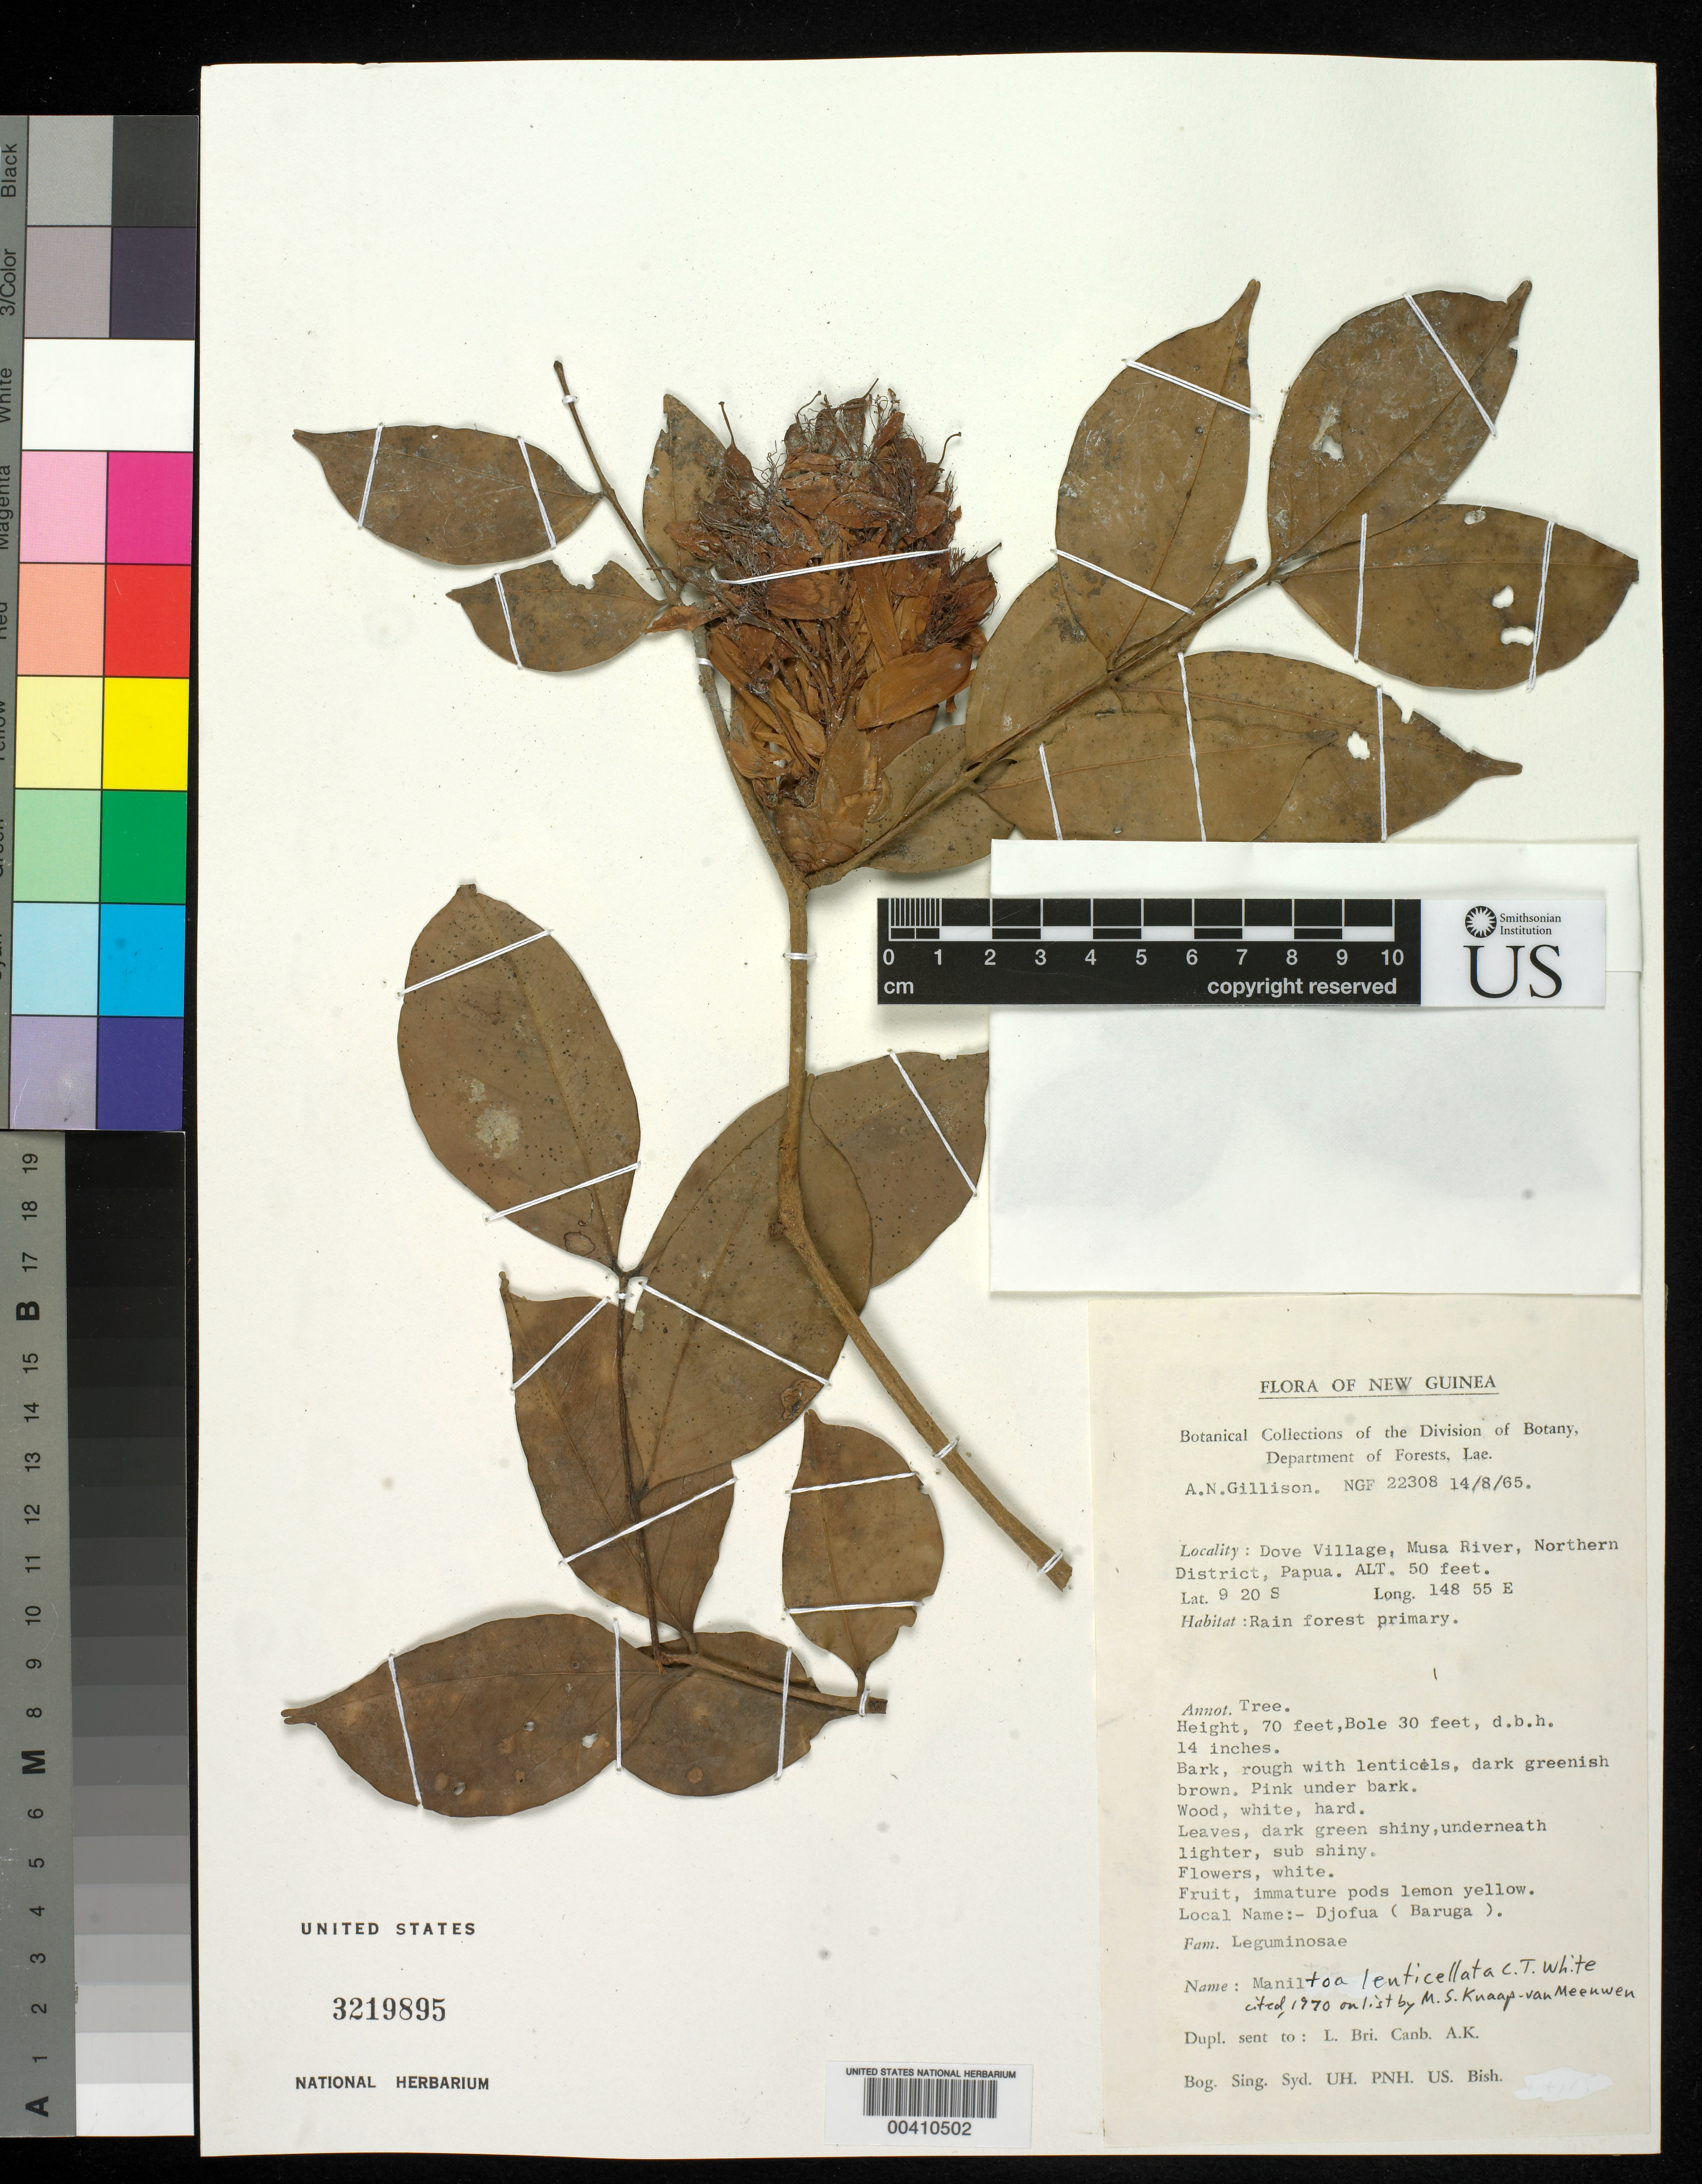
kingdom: Plantae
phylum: Tracheophyta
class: Magnoliopsida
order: Fabales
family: Fabaceae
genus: Maniltoa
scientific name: Maniltoa lenticellata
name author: C.T. White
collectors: A. Gillison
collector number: NGF 22308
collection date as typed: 14 Aug 1965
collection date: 1965-08-14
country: Papua New Guinea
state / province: Northern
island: New Guinea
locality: Musa river, northern dist. papua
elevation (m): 15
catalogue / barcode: US 3219895